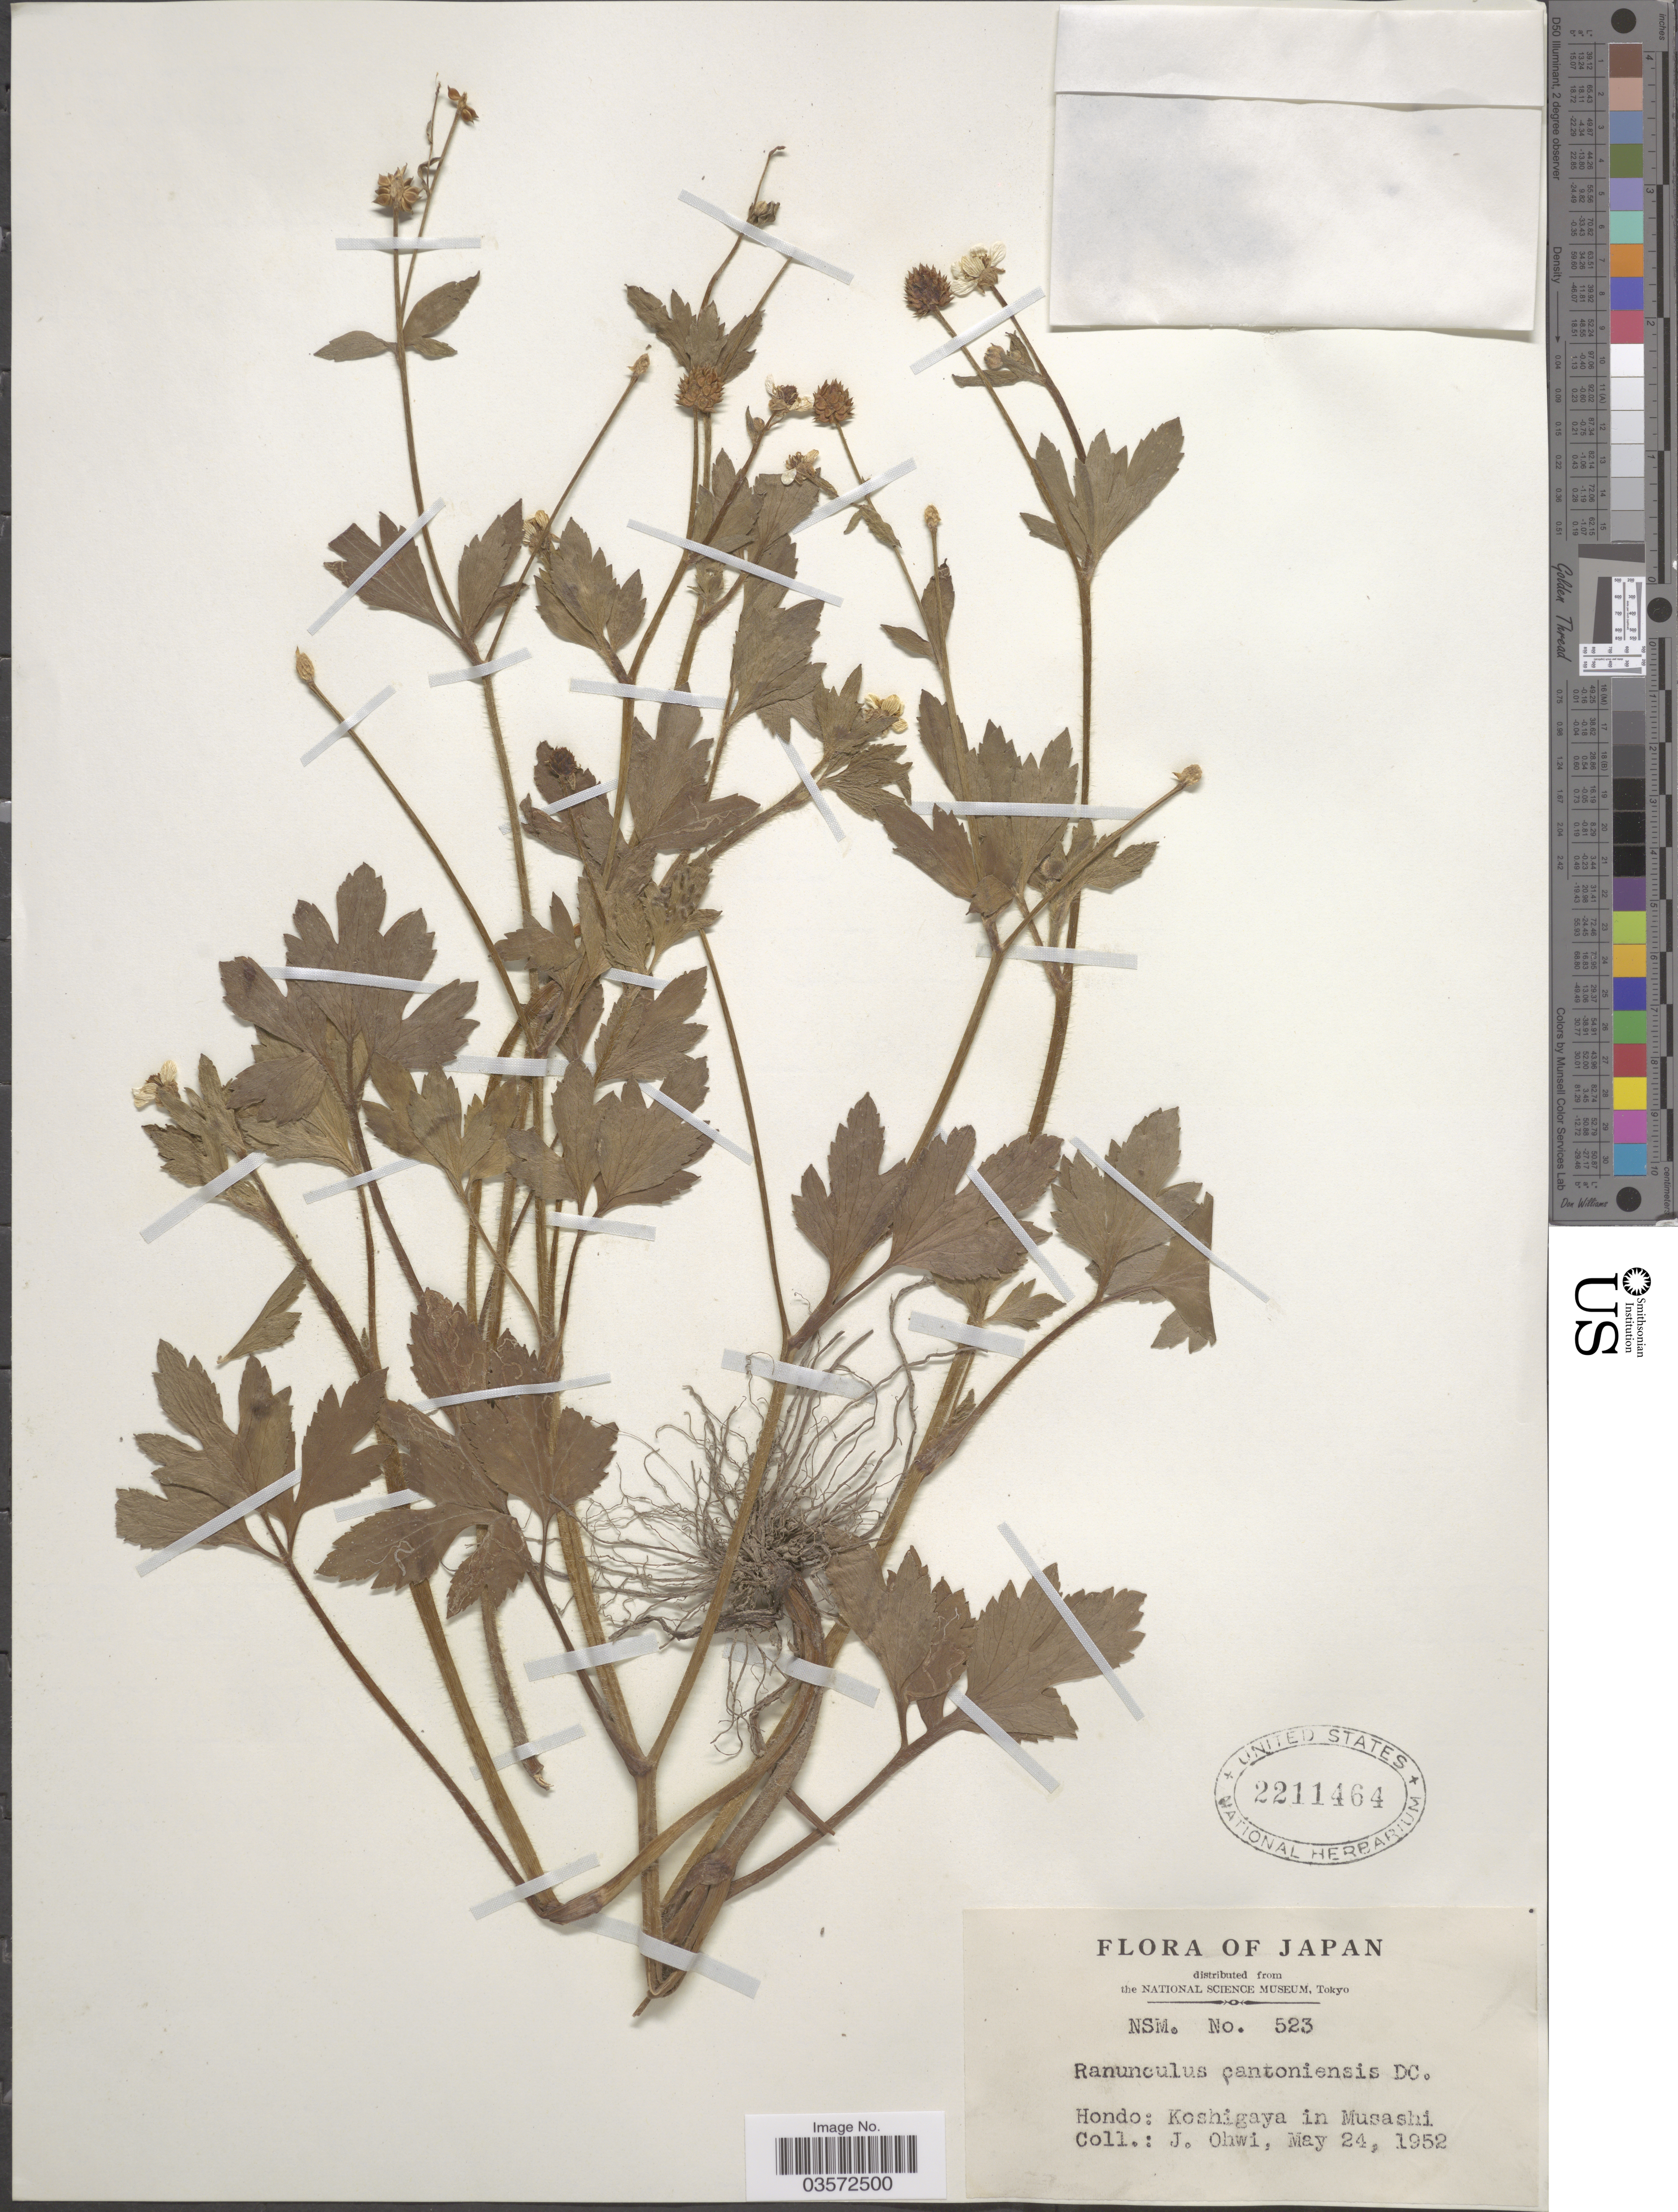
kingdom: Plantae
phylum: Tracheophyta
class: Magnoliopsida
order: Ranunculales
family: Ranunculaceae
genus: Ranunculus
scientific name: Ranunculus cantoniensis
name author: DC.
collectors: J. Ohwi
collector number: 523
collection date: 1952-05-24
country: Japan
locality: Hondo: Koshigaya in Musashi.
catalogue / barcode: US 2211464